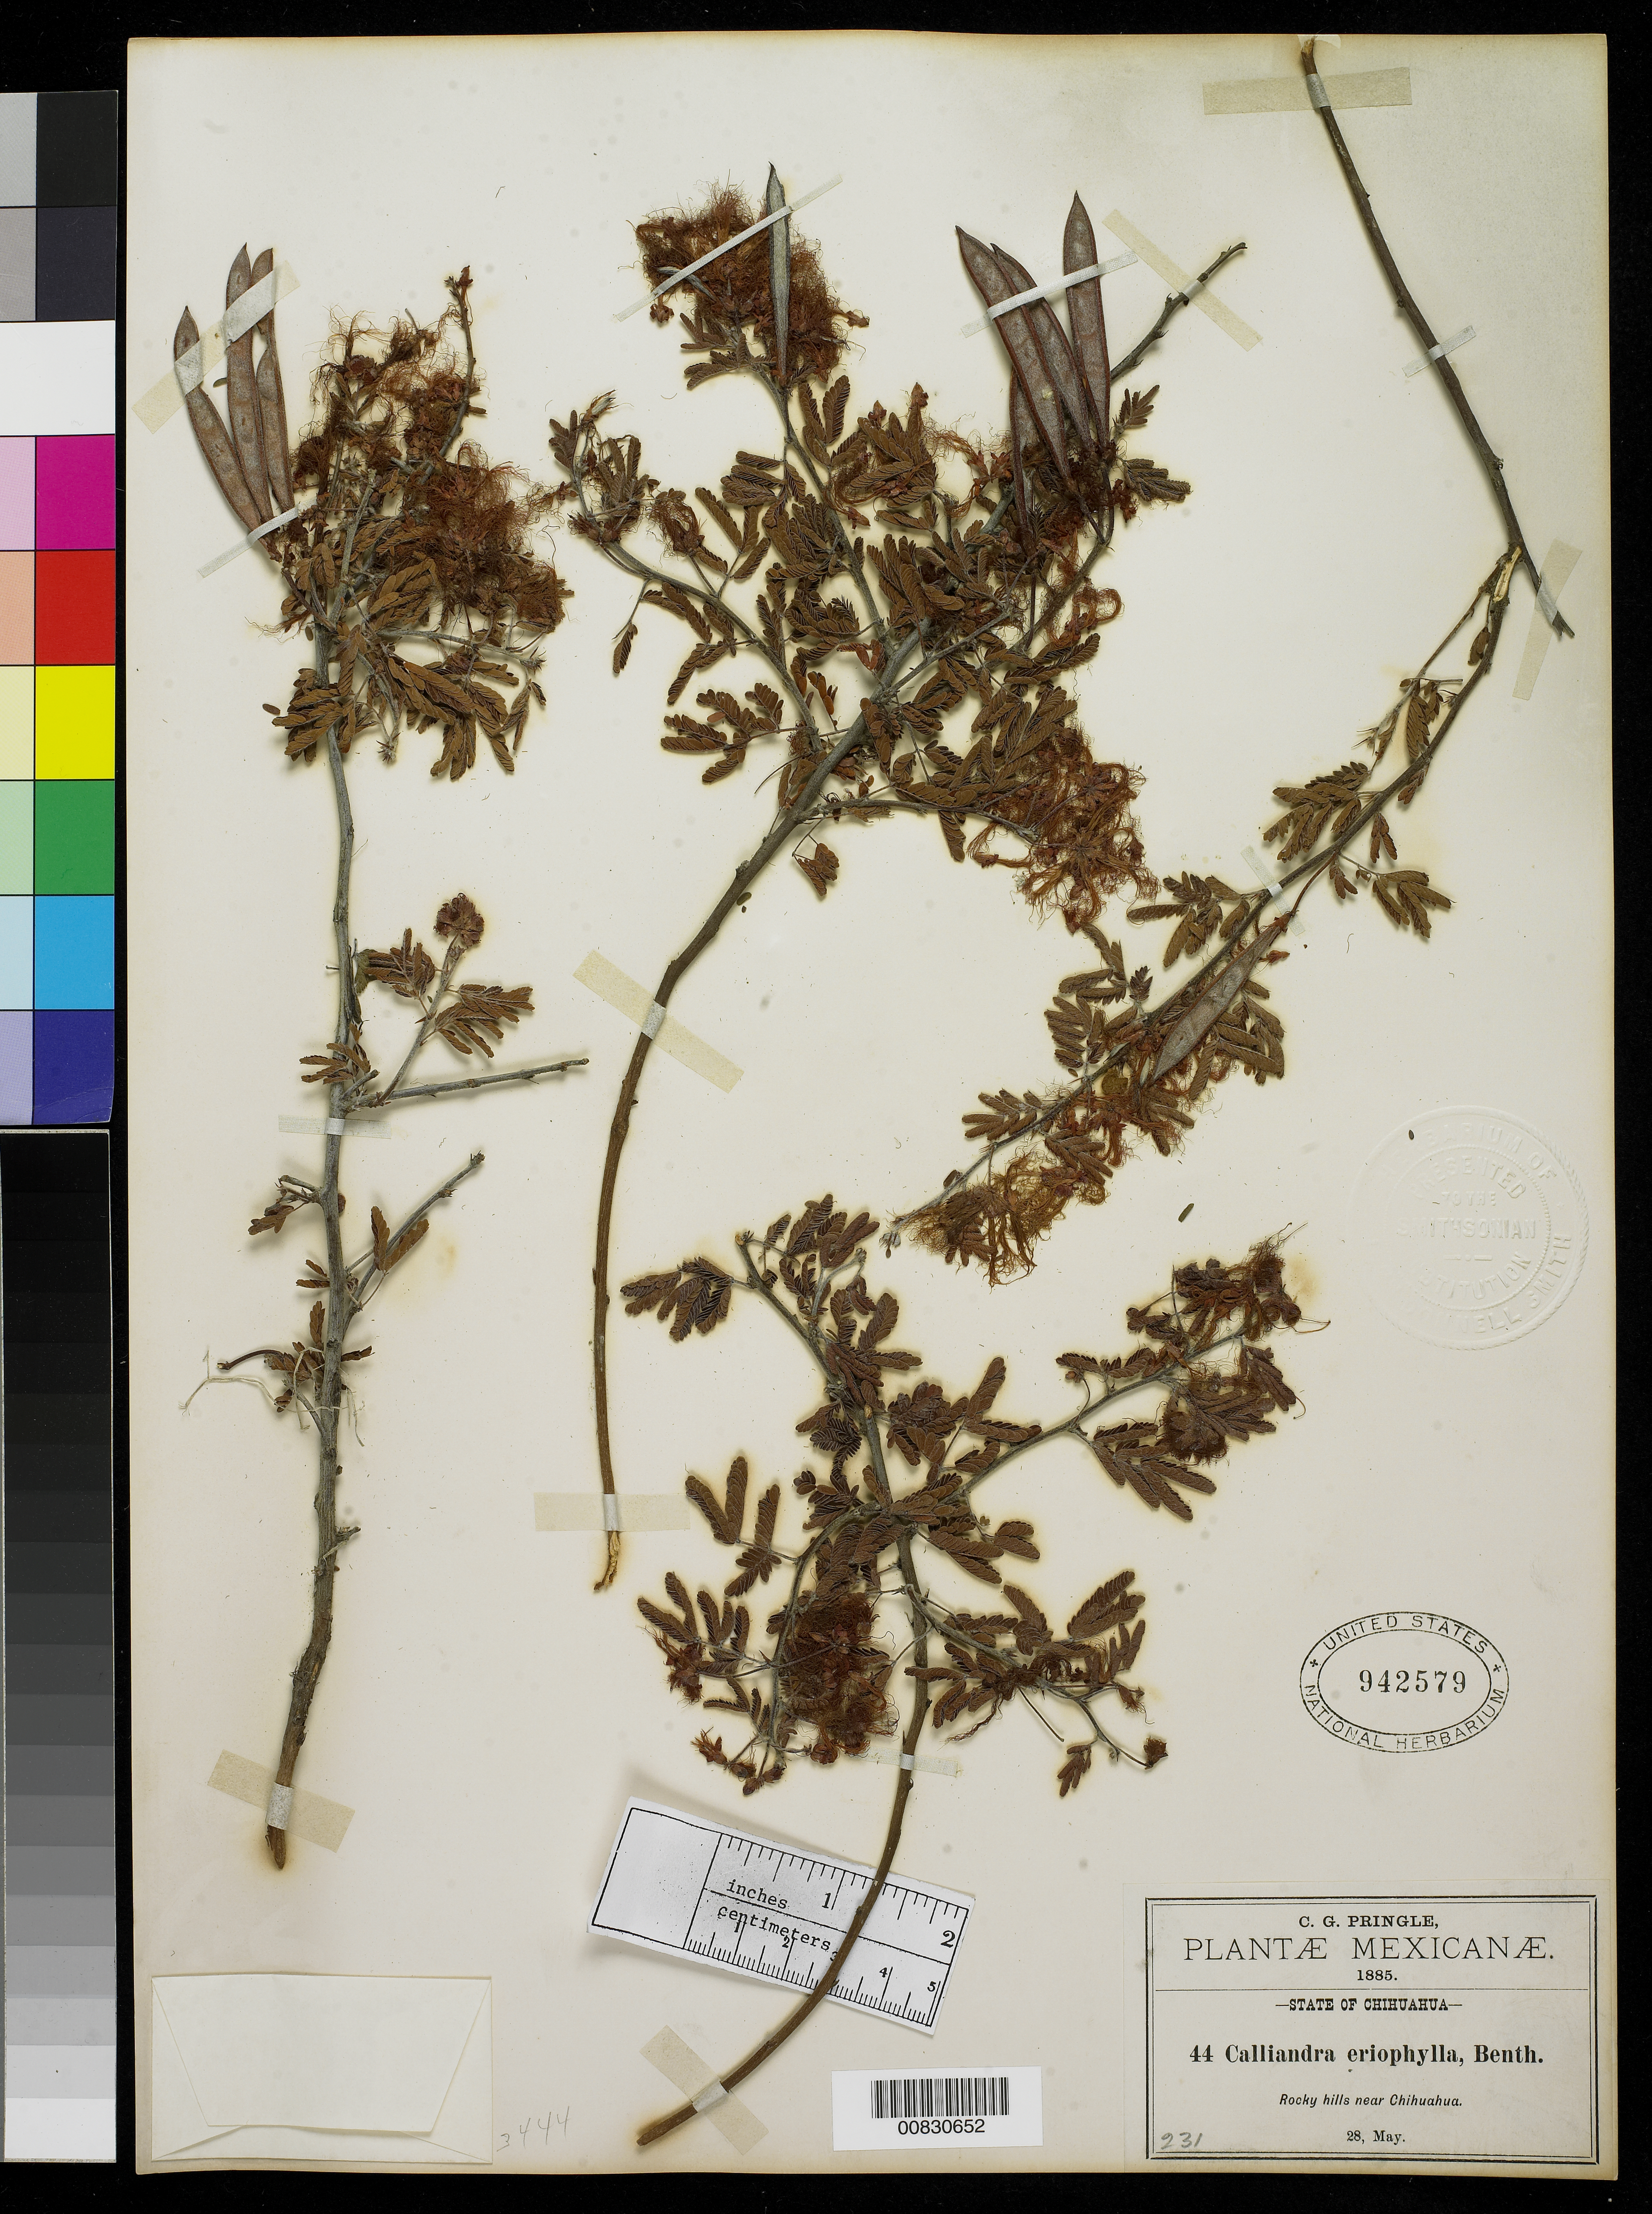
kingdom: Plantae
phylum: Tracheophyta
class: Magnoliopsida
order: Fabales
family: Fabaceae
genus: Calliandra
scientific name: Calliandra eriophylla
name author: Benth.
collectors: C. G. Pringle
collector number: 44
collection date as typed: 28 May 1885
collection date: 1885-05-28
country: Mexico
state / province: Chihuahua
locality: Rocky hills near Chihuahua.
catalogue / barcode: US 942579